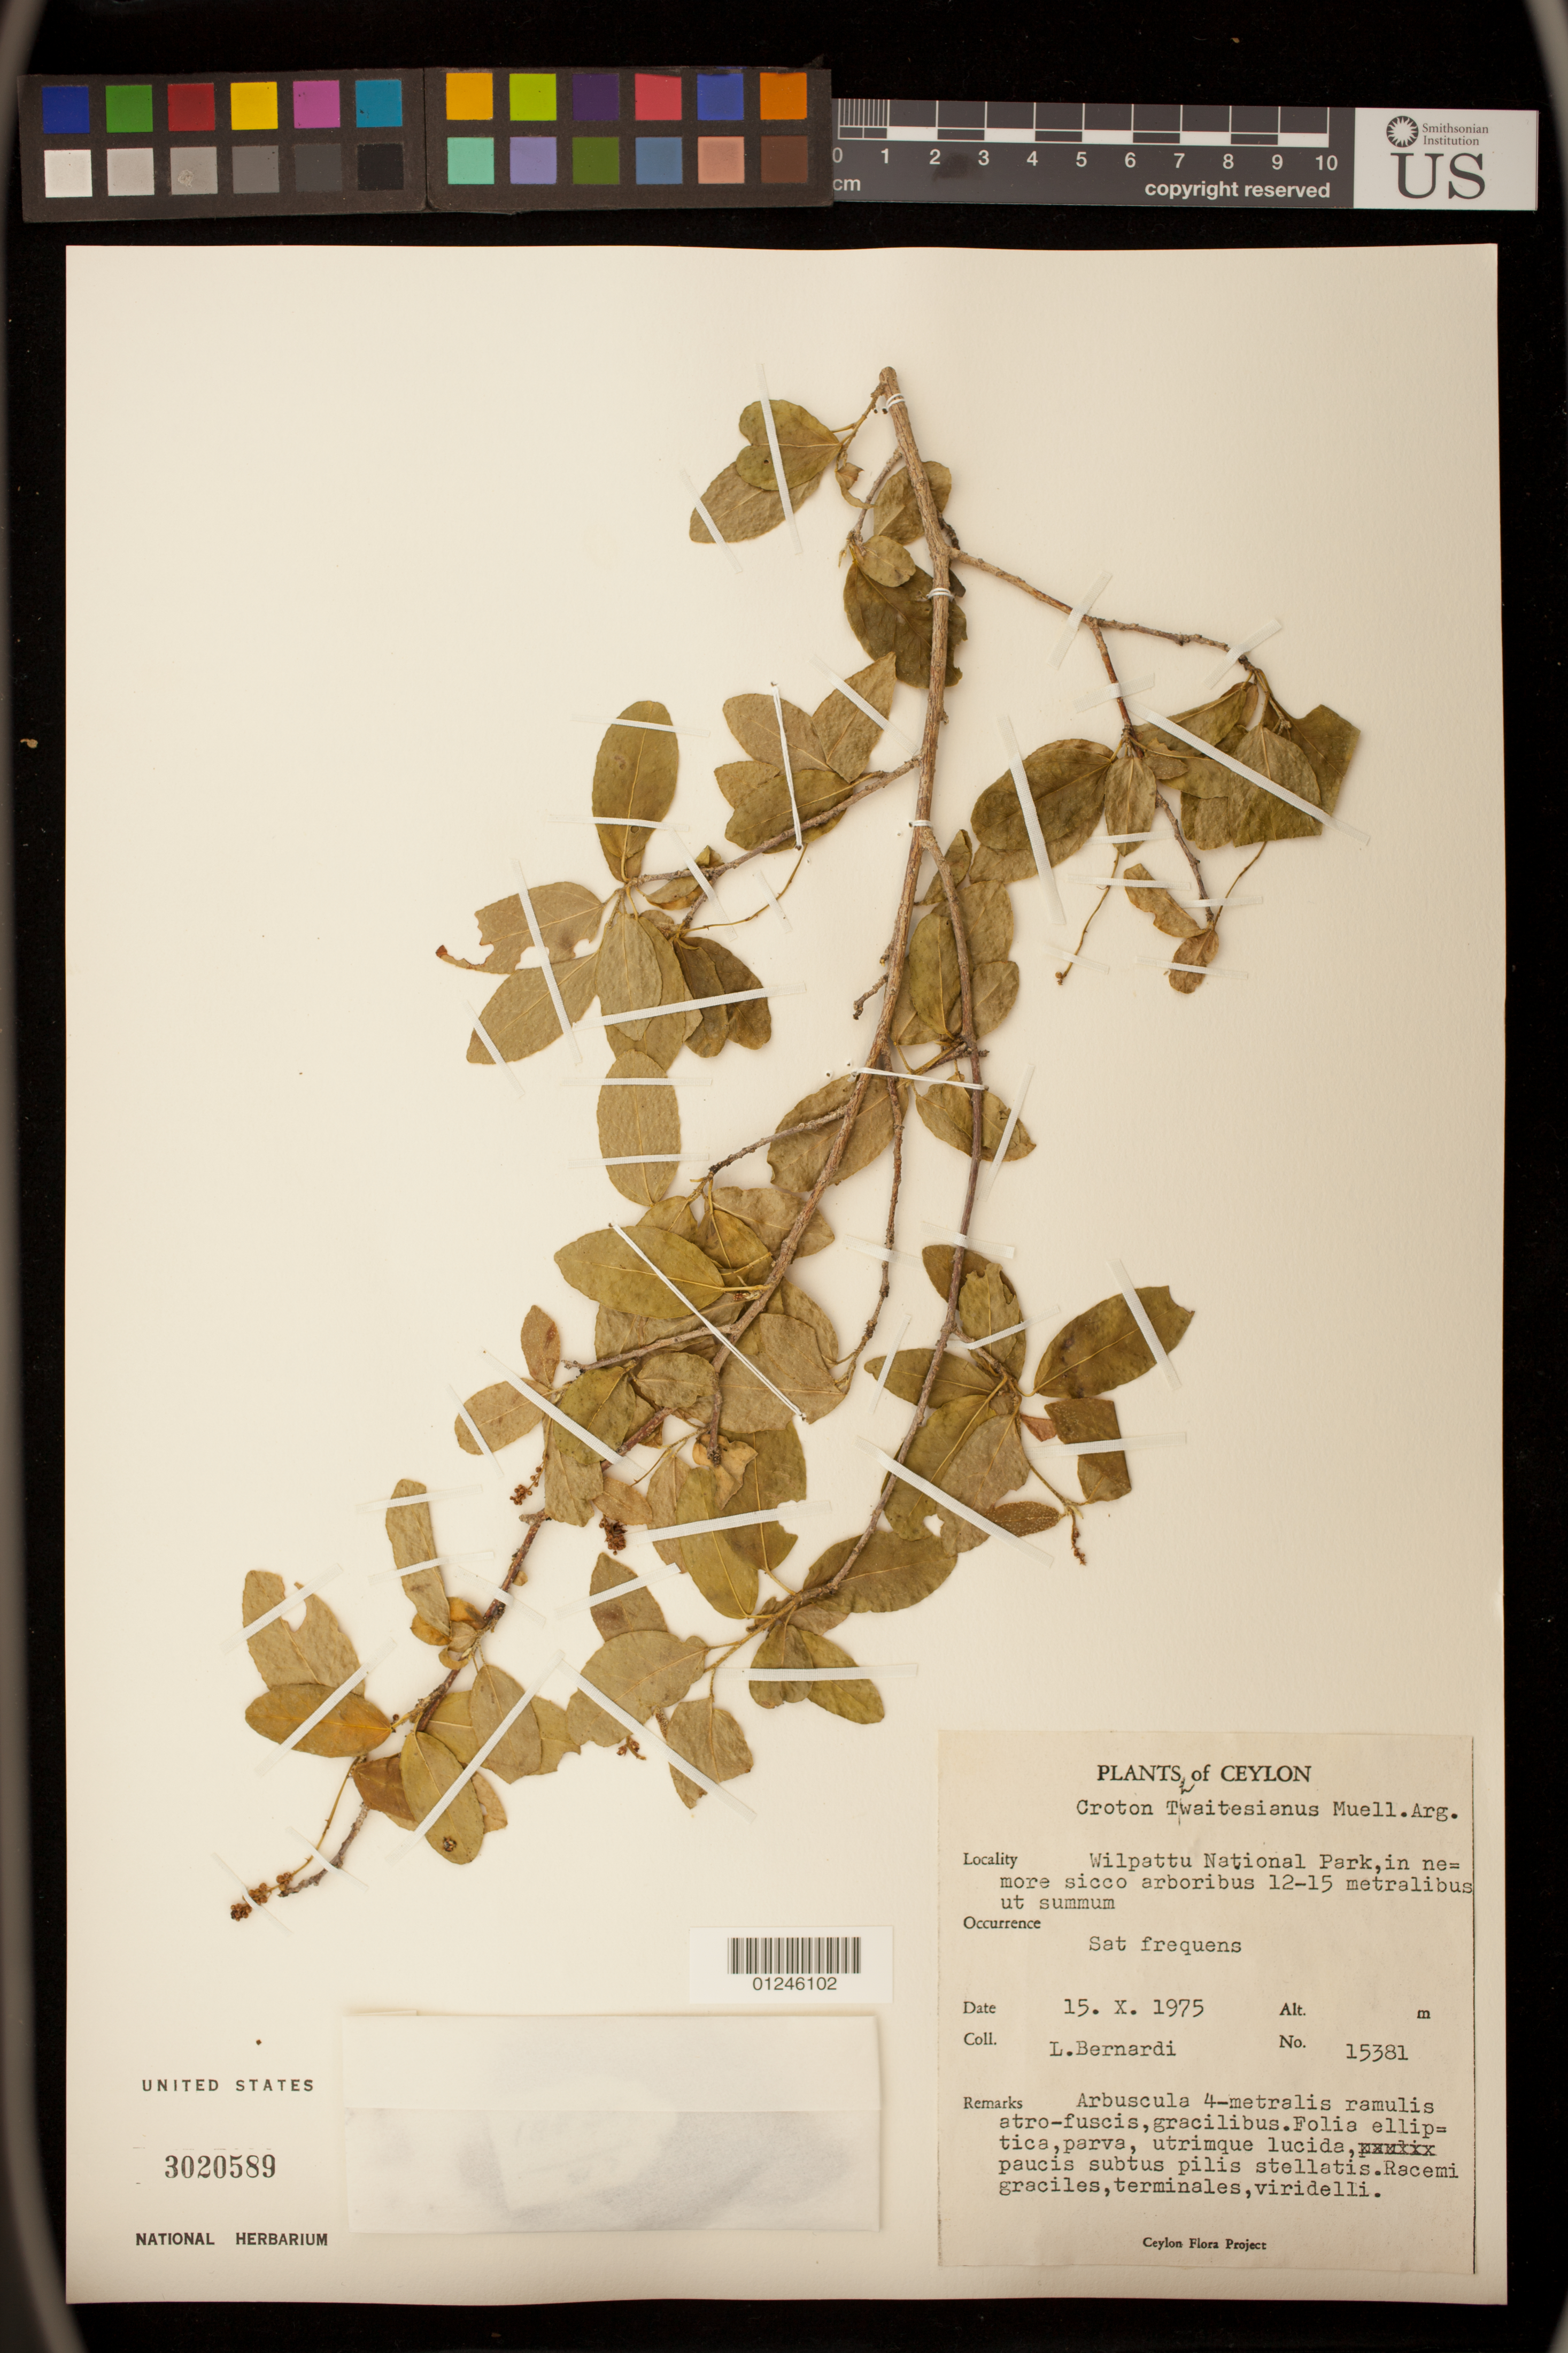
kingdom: Plantae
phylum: Tracheophyta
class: Magnoliopsida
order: Malpighiales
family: Euphorbiaceae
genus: Croton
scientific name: Croton thwaitesianus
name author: Müll. Arg.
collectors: L. Bernardi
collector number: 15381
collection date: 1975-10-15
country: Sri Lanka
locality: Wilpattu National Park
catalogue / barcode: US 3020589